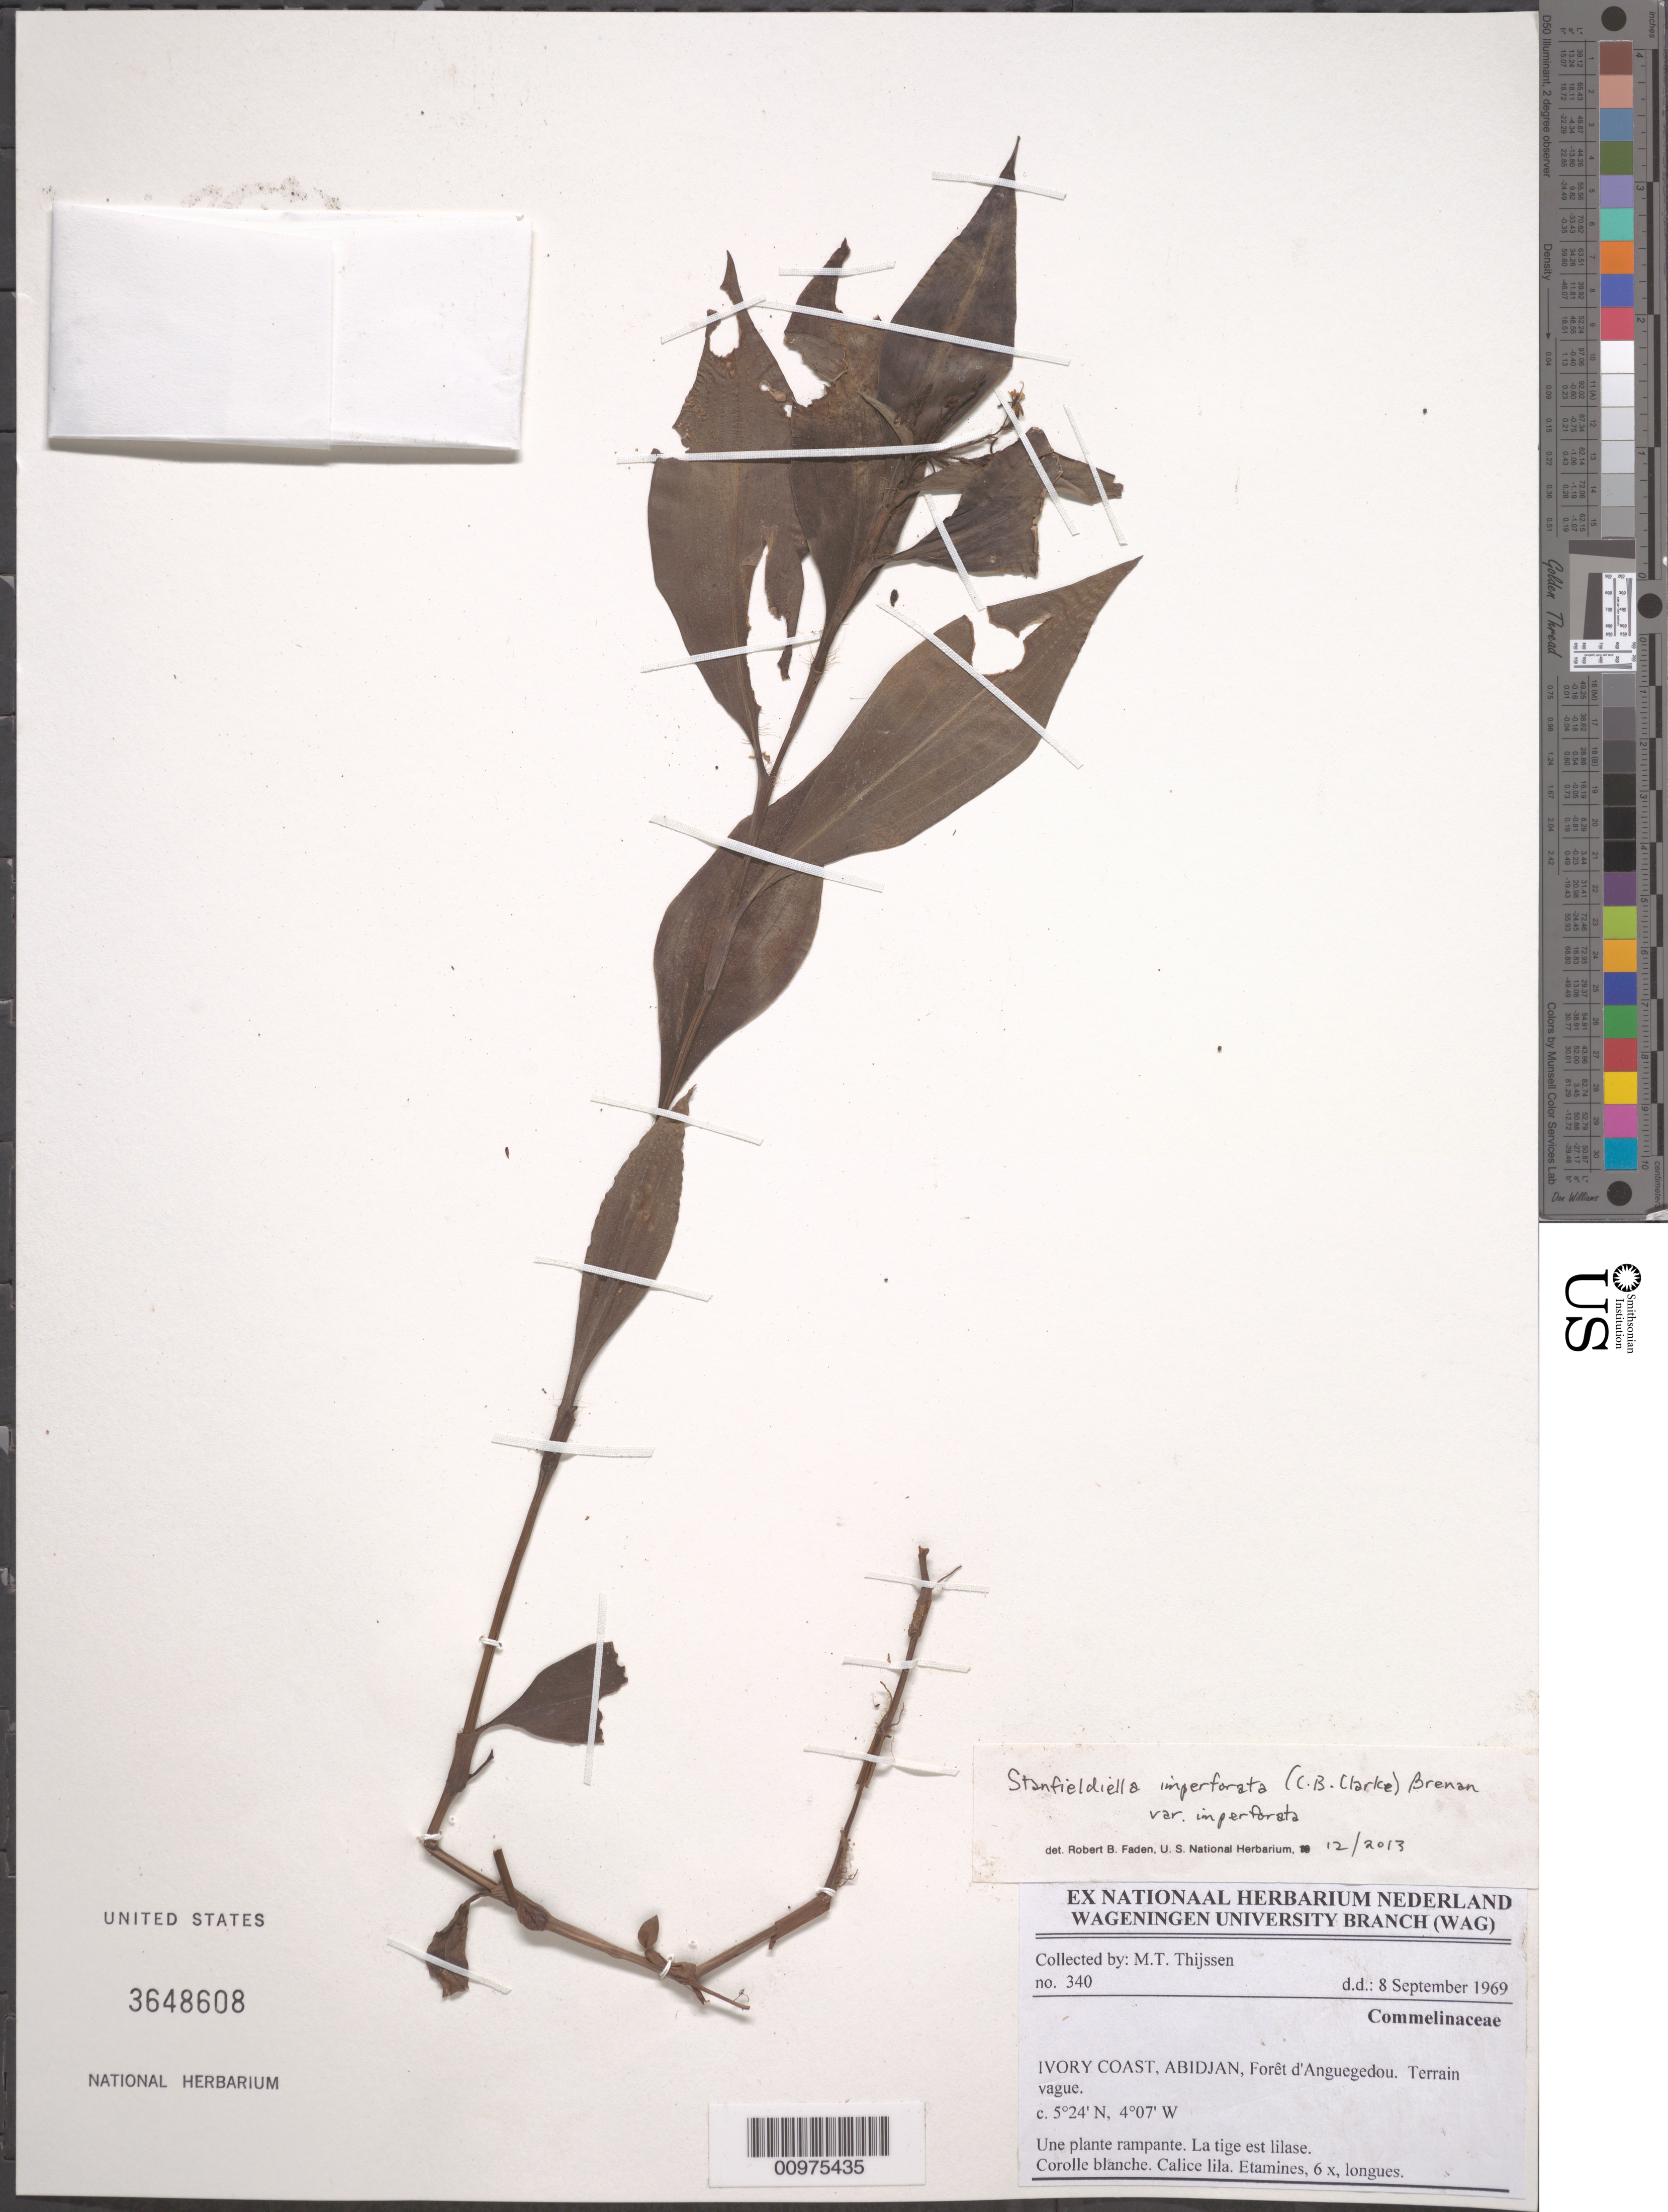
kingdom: Plantae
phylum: Tracheophyta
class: Liliopsida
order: Commelinales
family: Commelinaceae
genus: Stanfieldiella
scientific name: Stanfieldiella imperforata var. imperforata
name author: (C.B. Clarke) Brenan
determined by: Faden, Robert B., (US), Smithsonian Institution - National Museum of Natural History (UNITED STATES)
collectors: M. Thijssen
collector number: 340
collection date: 1969-09-08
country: Ivory Coast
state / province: Abidjan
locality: Forêt d'Anguegedou.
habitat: Terrain vague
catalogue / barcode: US 3648608